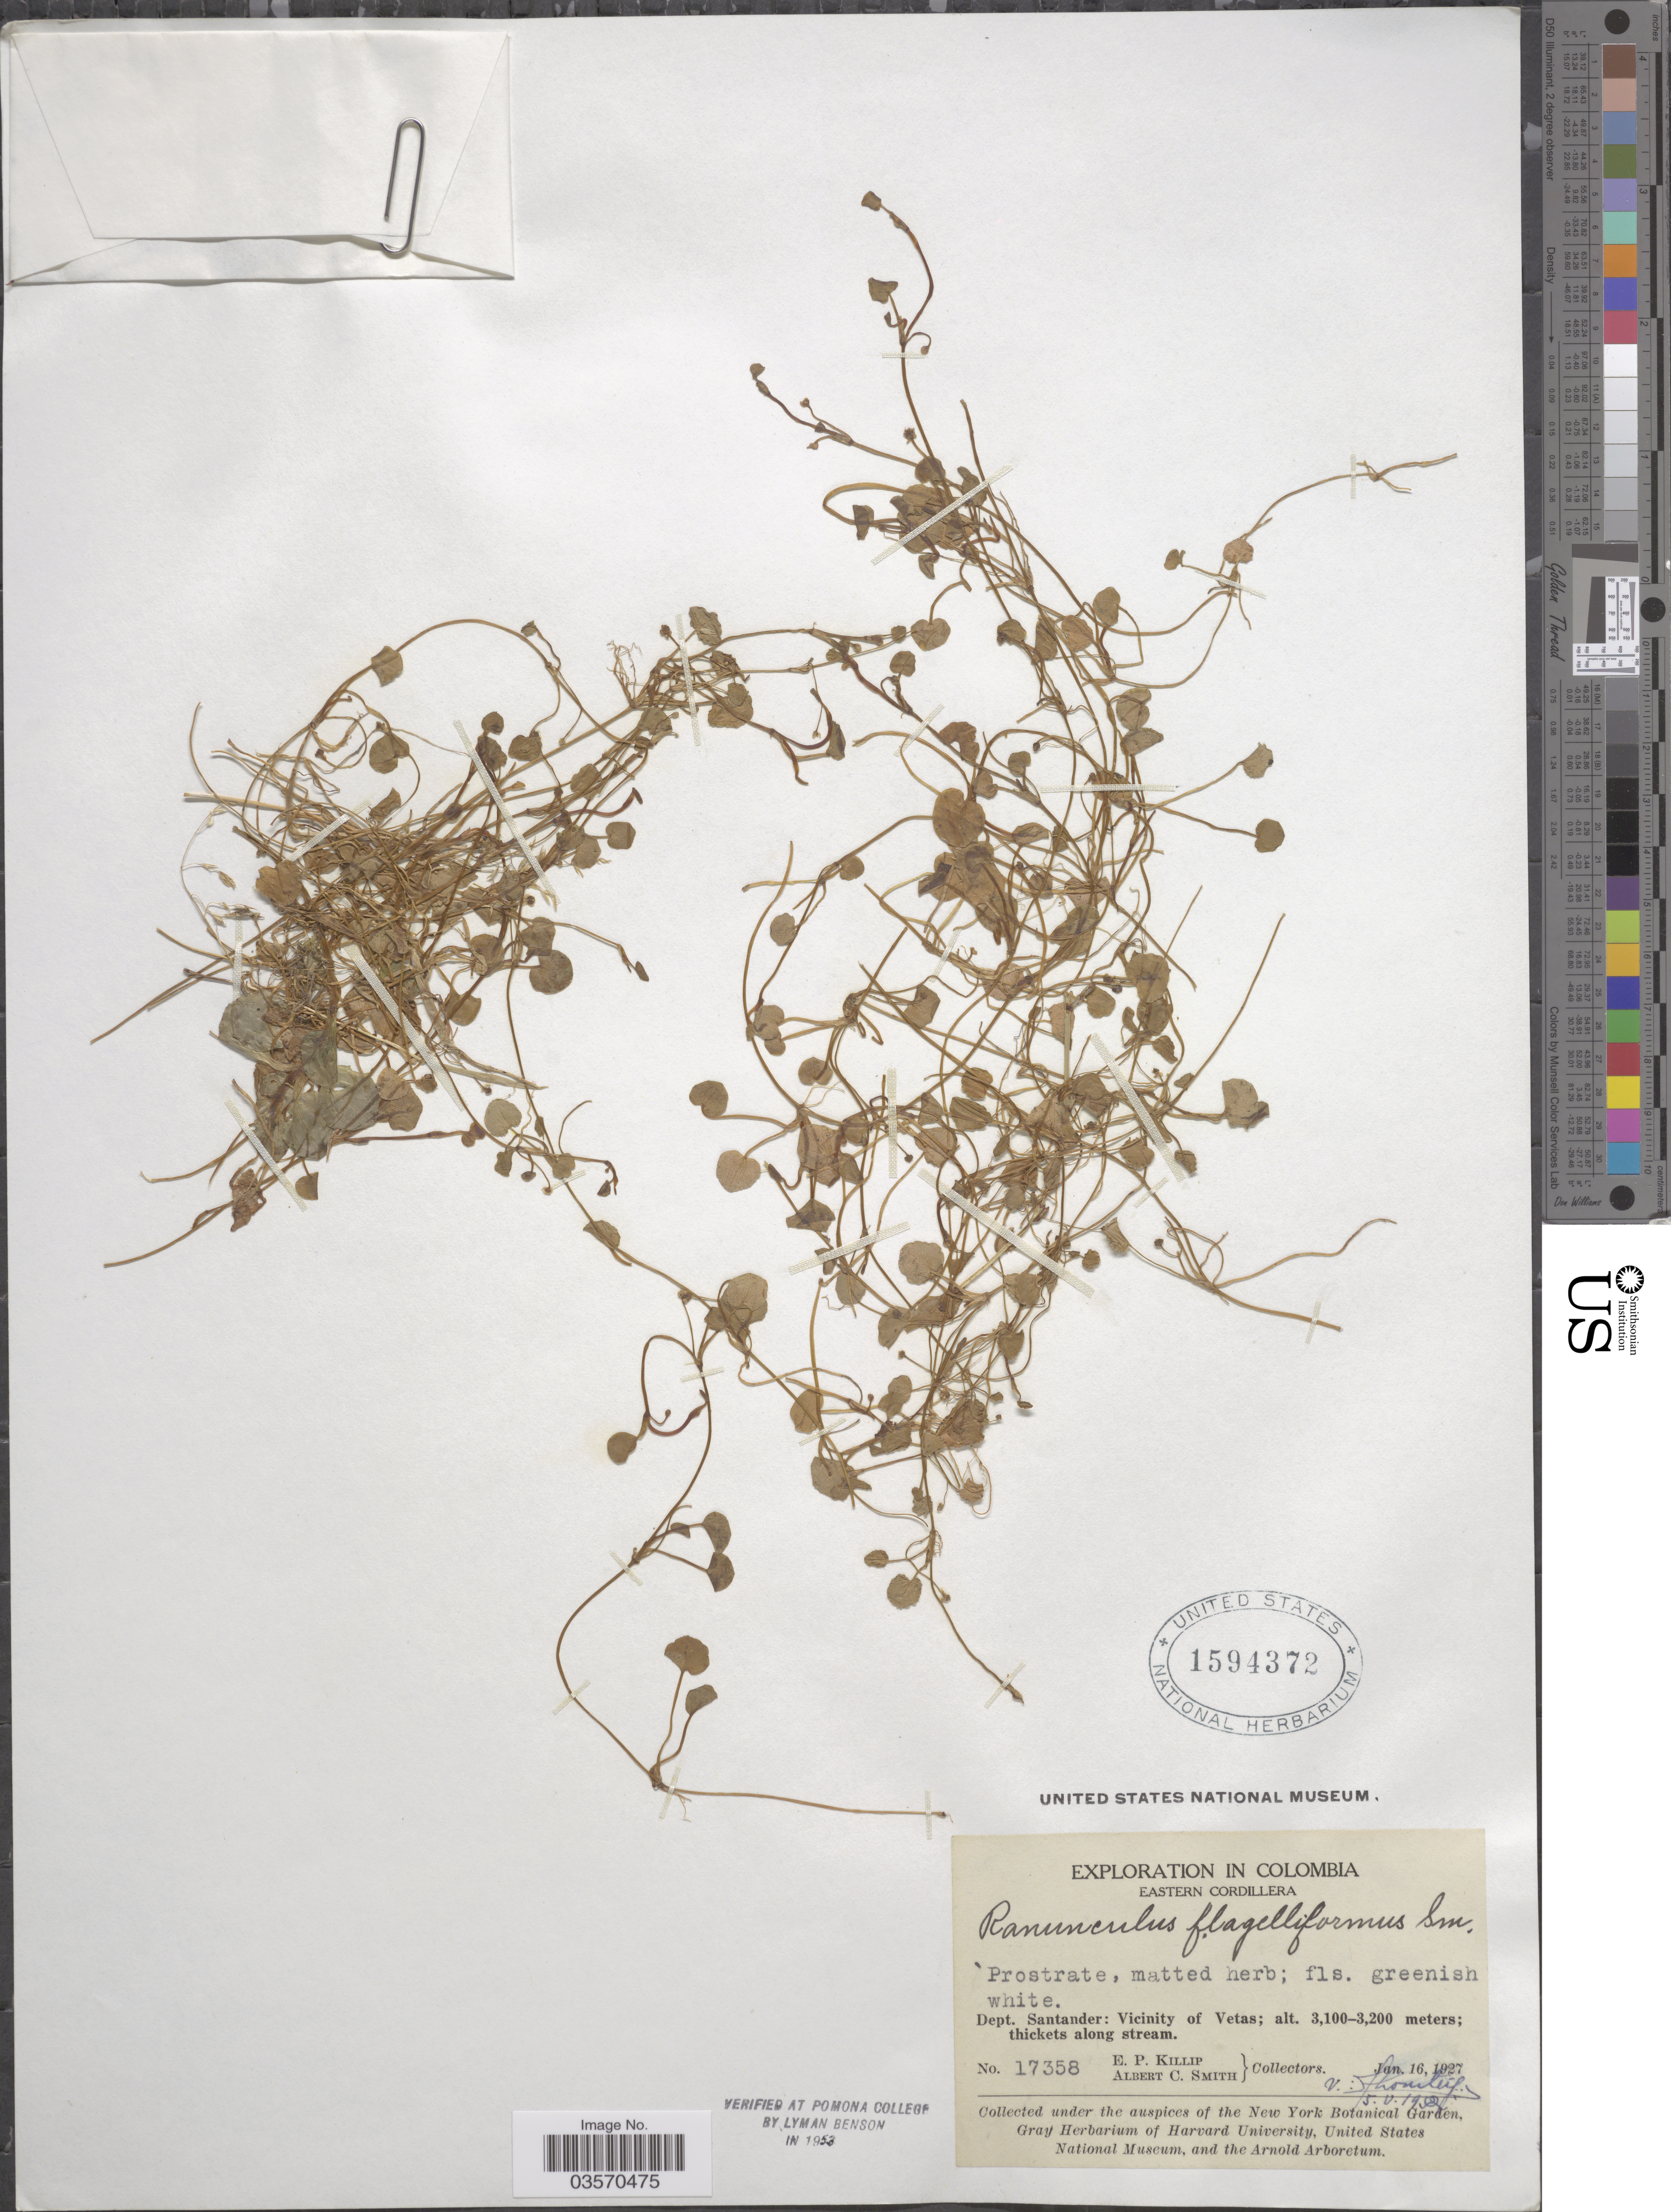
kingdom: Plantae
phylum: Tracheophyta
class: Magnoliopsida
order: Ranunculales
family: Ranunculaceae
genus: Ranunculus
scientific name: Ranunculus flagelliformis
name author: Sm.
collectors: E. P. Killip & A. C. Smith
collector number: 17358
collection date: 1927-01-16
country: Colombia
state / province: Santander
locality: Eastern Cordillera. Dept. Santander: Vicinity of Vetas.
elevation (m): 3100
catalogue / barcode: US 1594372